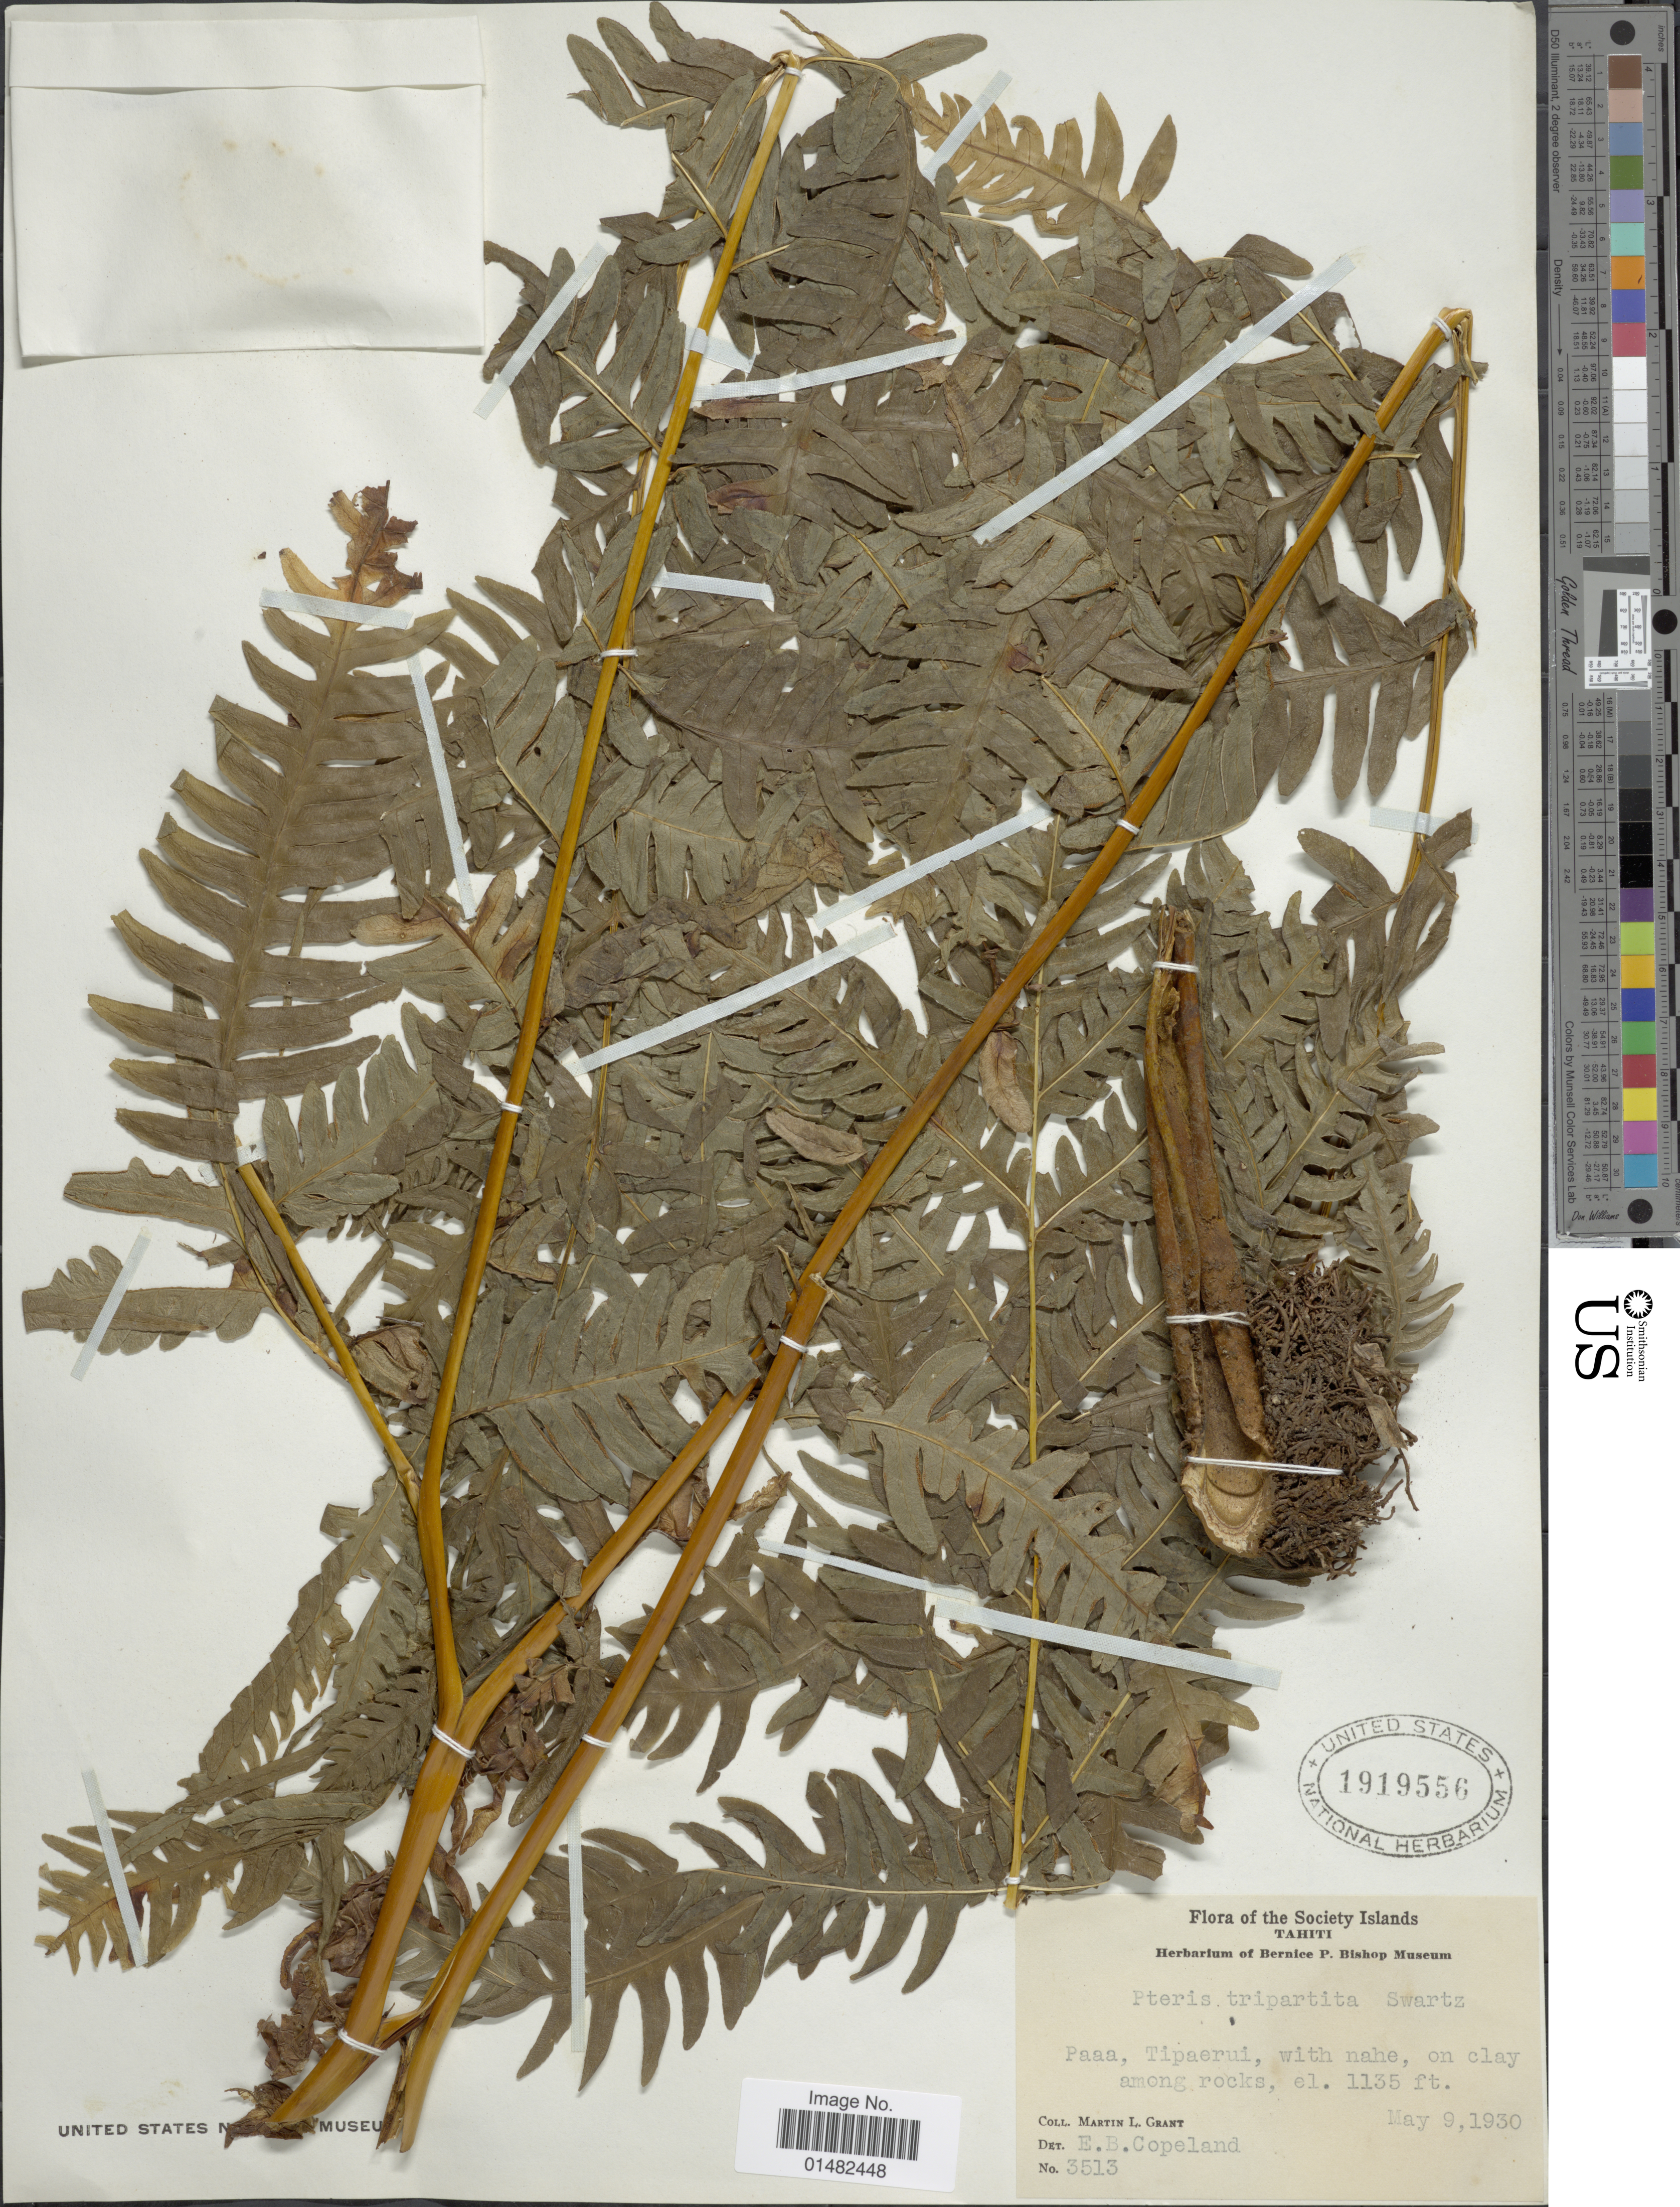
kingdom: Plantae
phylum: Tracheophyta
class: Polypodiopsida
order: Polypodiales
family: Pteridaceae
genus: Pteris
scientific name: Pteris tripartita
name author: Sw.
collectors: M. L. Grant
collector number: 3513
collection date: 1930-05-09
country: French Polynesia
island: Tahiti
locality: Society Islands, Tahiti, Paaa, Tipaerui, with nahe, on clay among rocks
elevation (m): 346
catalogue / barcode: US 1919556